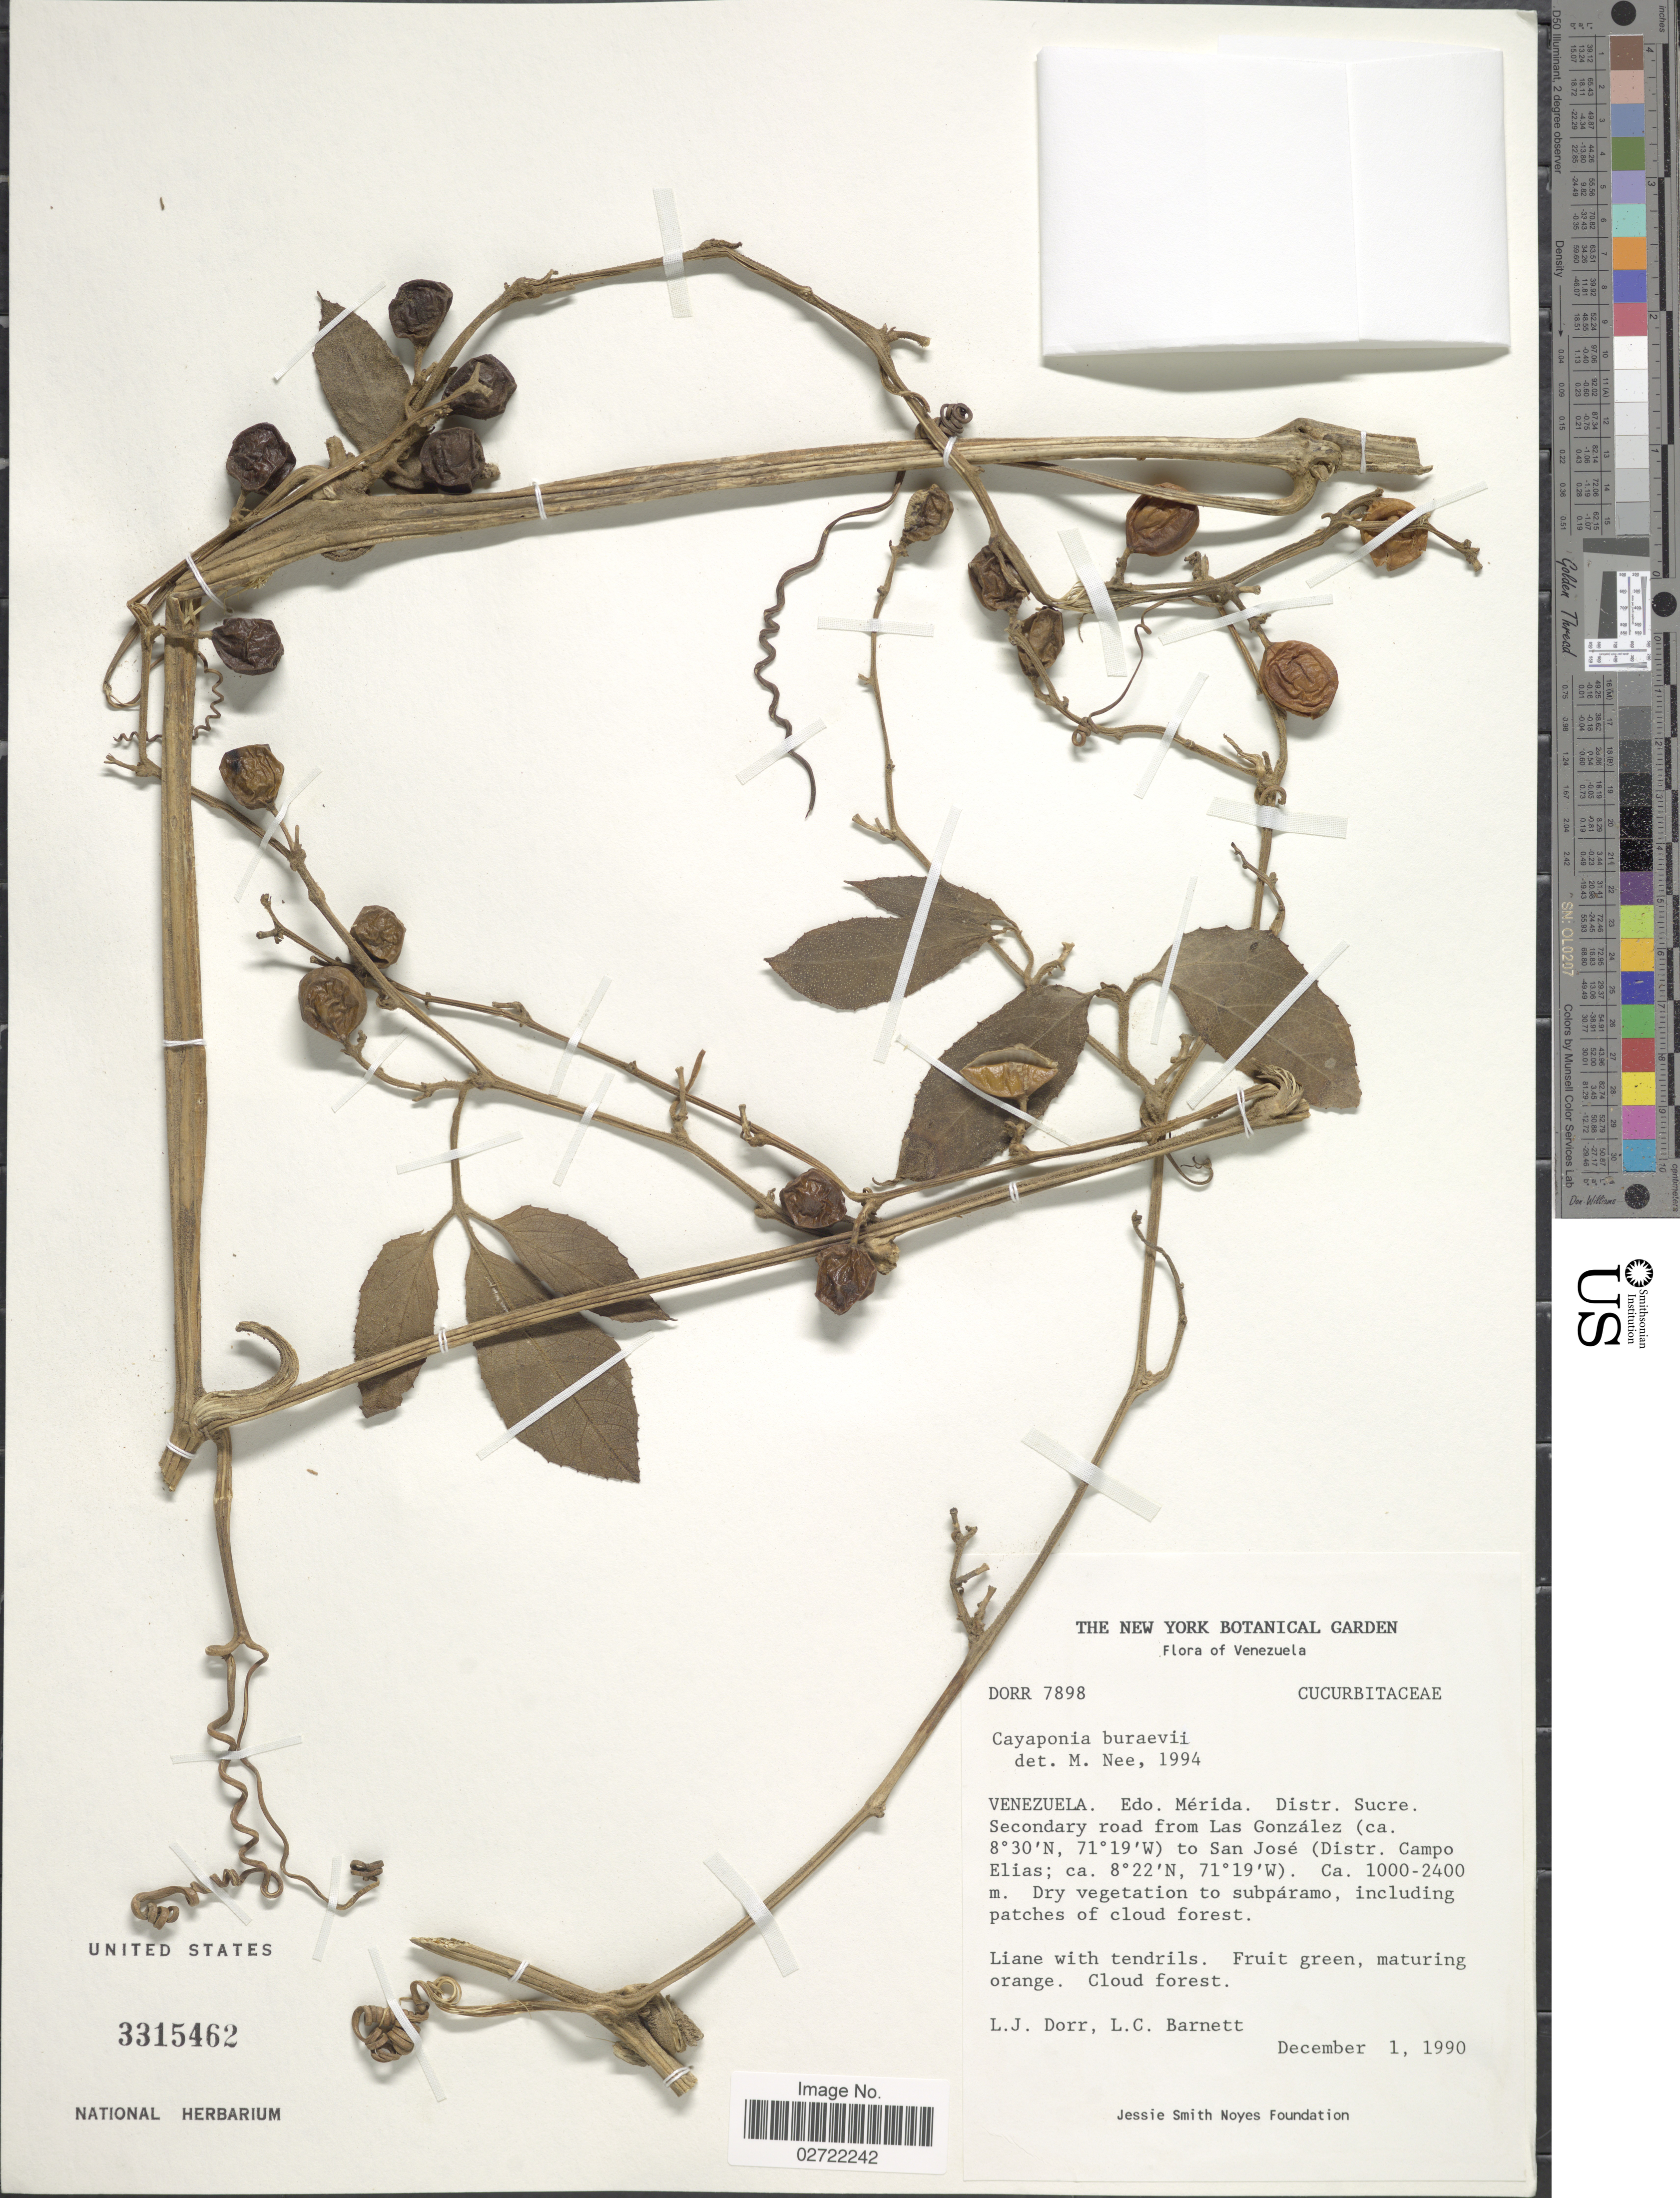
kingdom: Plantae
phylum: Tracheophyta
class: Magnoliopsida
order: Cucurbitales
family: Cucurbitaceae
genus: Cayaponia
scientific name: Cayaponia buraeavii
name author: Cogn.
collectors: L. J. Dorr & L. C. Barnett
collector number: DORR7898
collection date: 1990-12-01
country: Venezuela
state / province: Mérida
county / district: Campo Elías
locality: Secondary road from Las Gonzáles to San José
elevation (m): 1000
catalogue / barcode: US 3315462